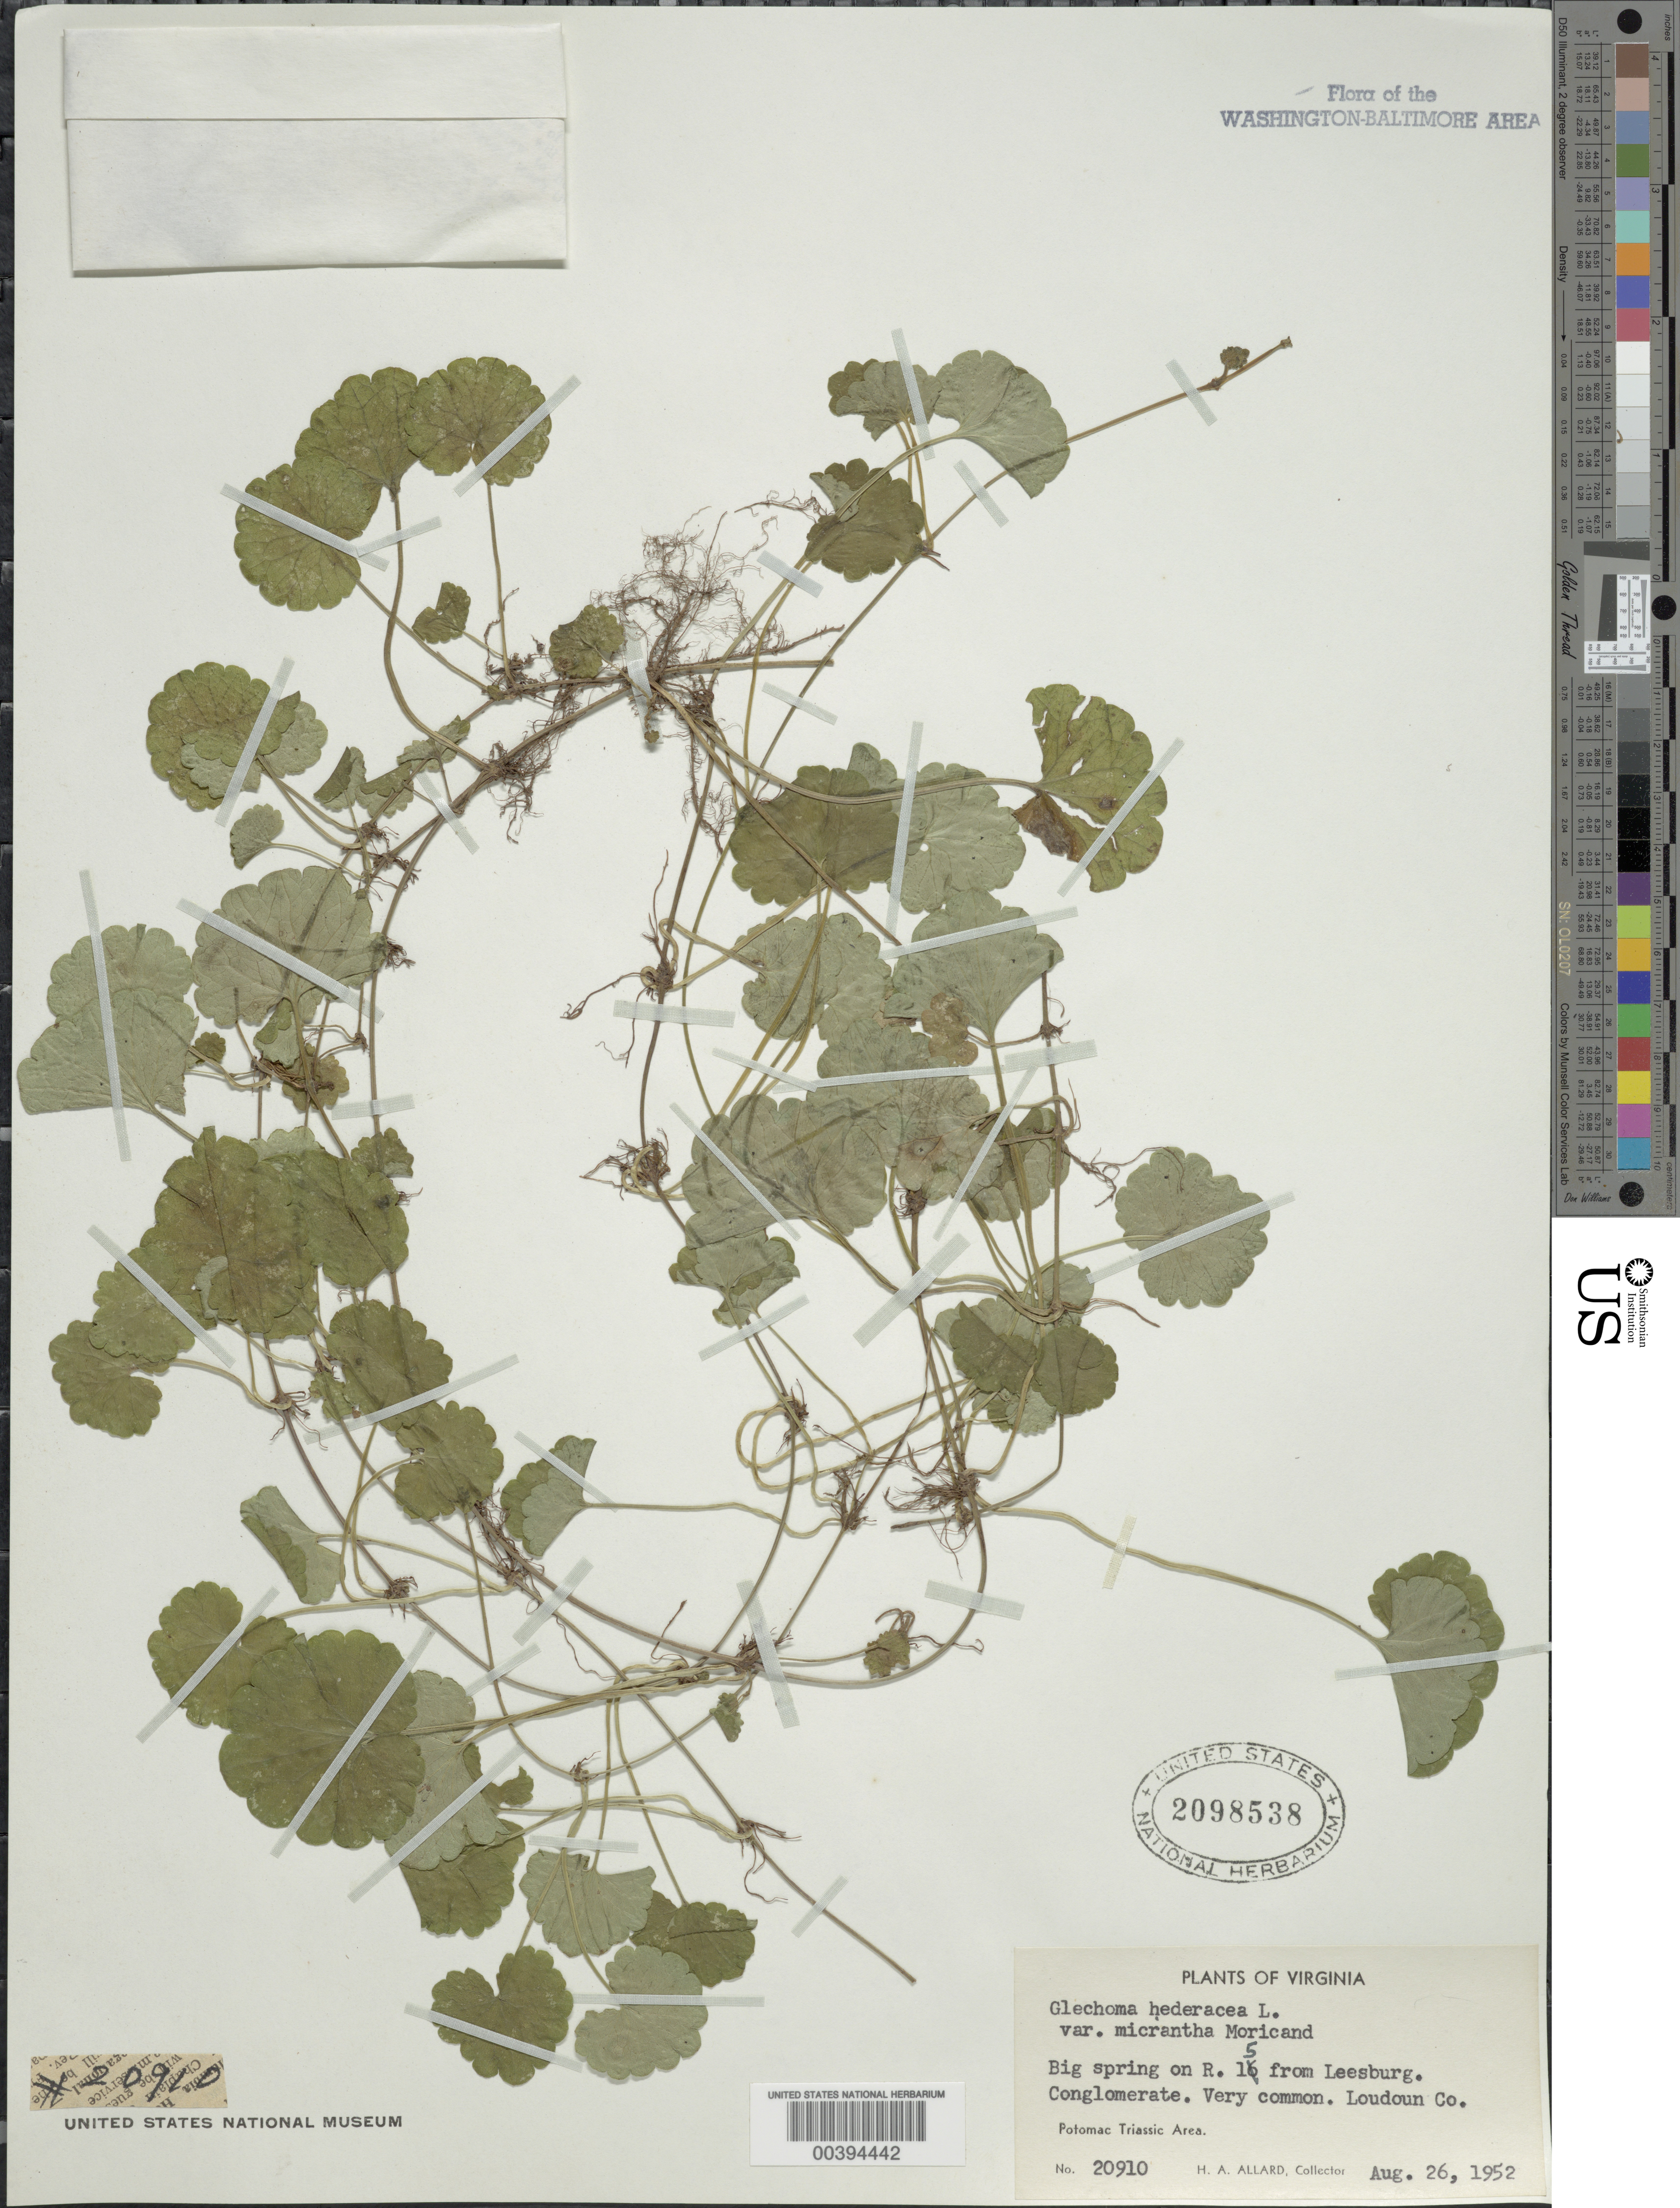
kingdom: Plantae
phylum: Tracheophyta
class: Magnoliopsida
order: Lamiales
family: Lamiaceae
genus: Glechoma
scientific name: Glechoma hederacea var. micrantha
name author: Moric.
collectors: H. A. Allard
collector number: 20910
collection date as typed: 26 Aug 1952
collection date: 1952-08-26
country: United States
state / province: Virginia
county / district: Loudoun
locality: Big Spring Route 15 near Leesburg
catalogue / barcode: US 2098538